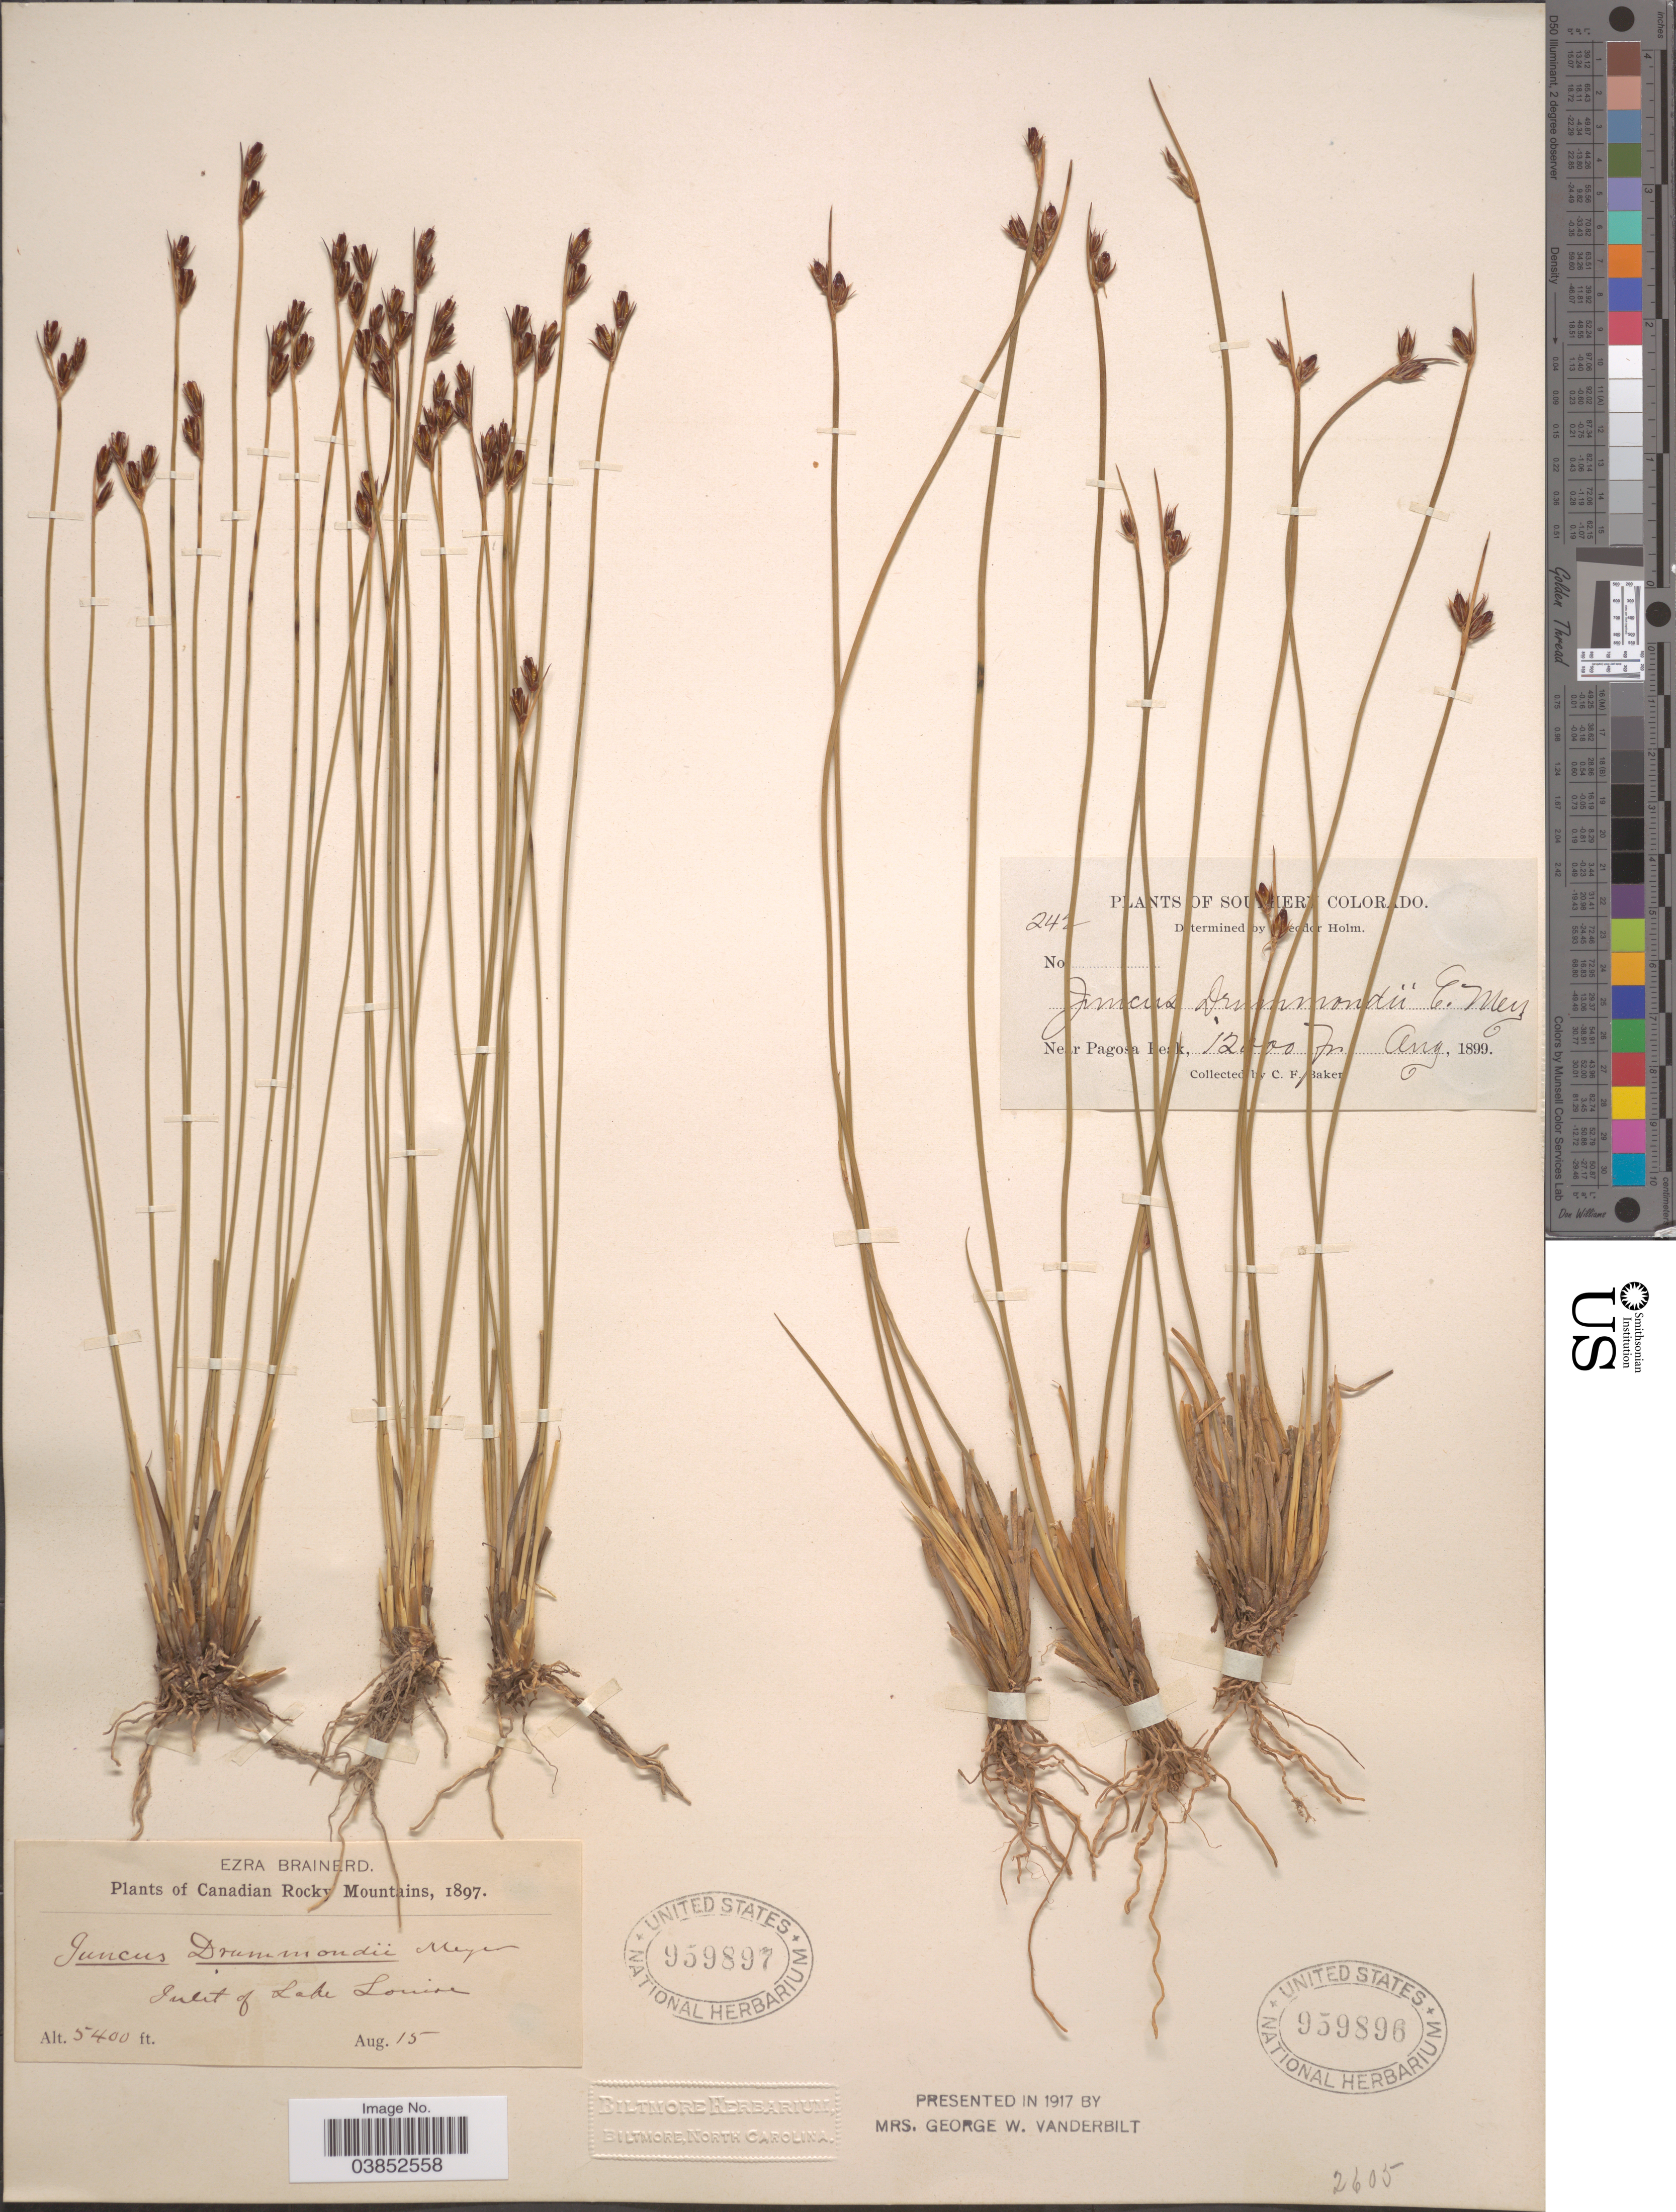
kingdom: Plantae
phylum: Tracheophyta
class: Liliopsida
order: Poales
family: Juncaceae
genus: Juncus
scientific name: Juncus drummondii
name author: E. Mey.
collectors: E. Brainerd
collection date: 1897-08-15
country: Canada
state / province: Alberta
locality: Canadian Rocky Mountains. Inlet of Lake Louise.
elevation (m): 1646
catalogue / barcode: US 959897